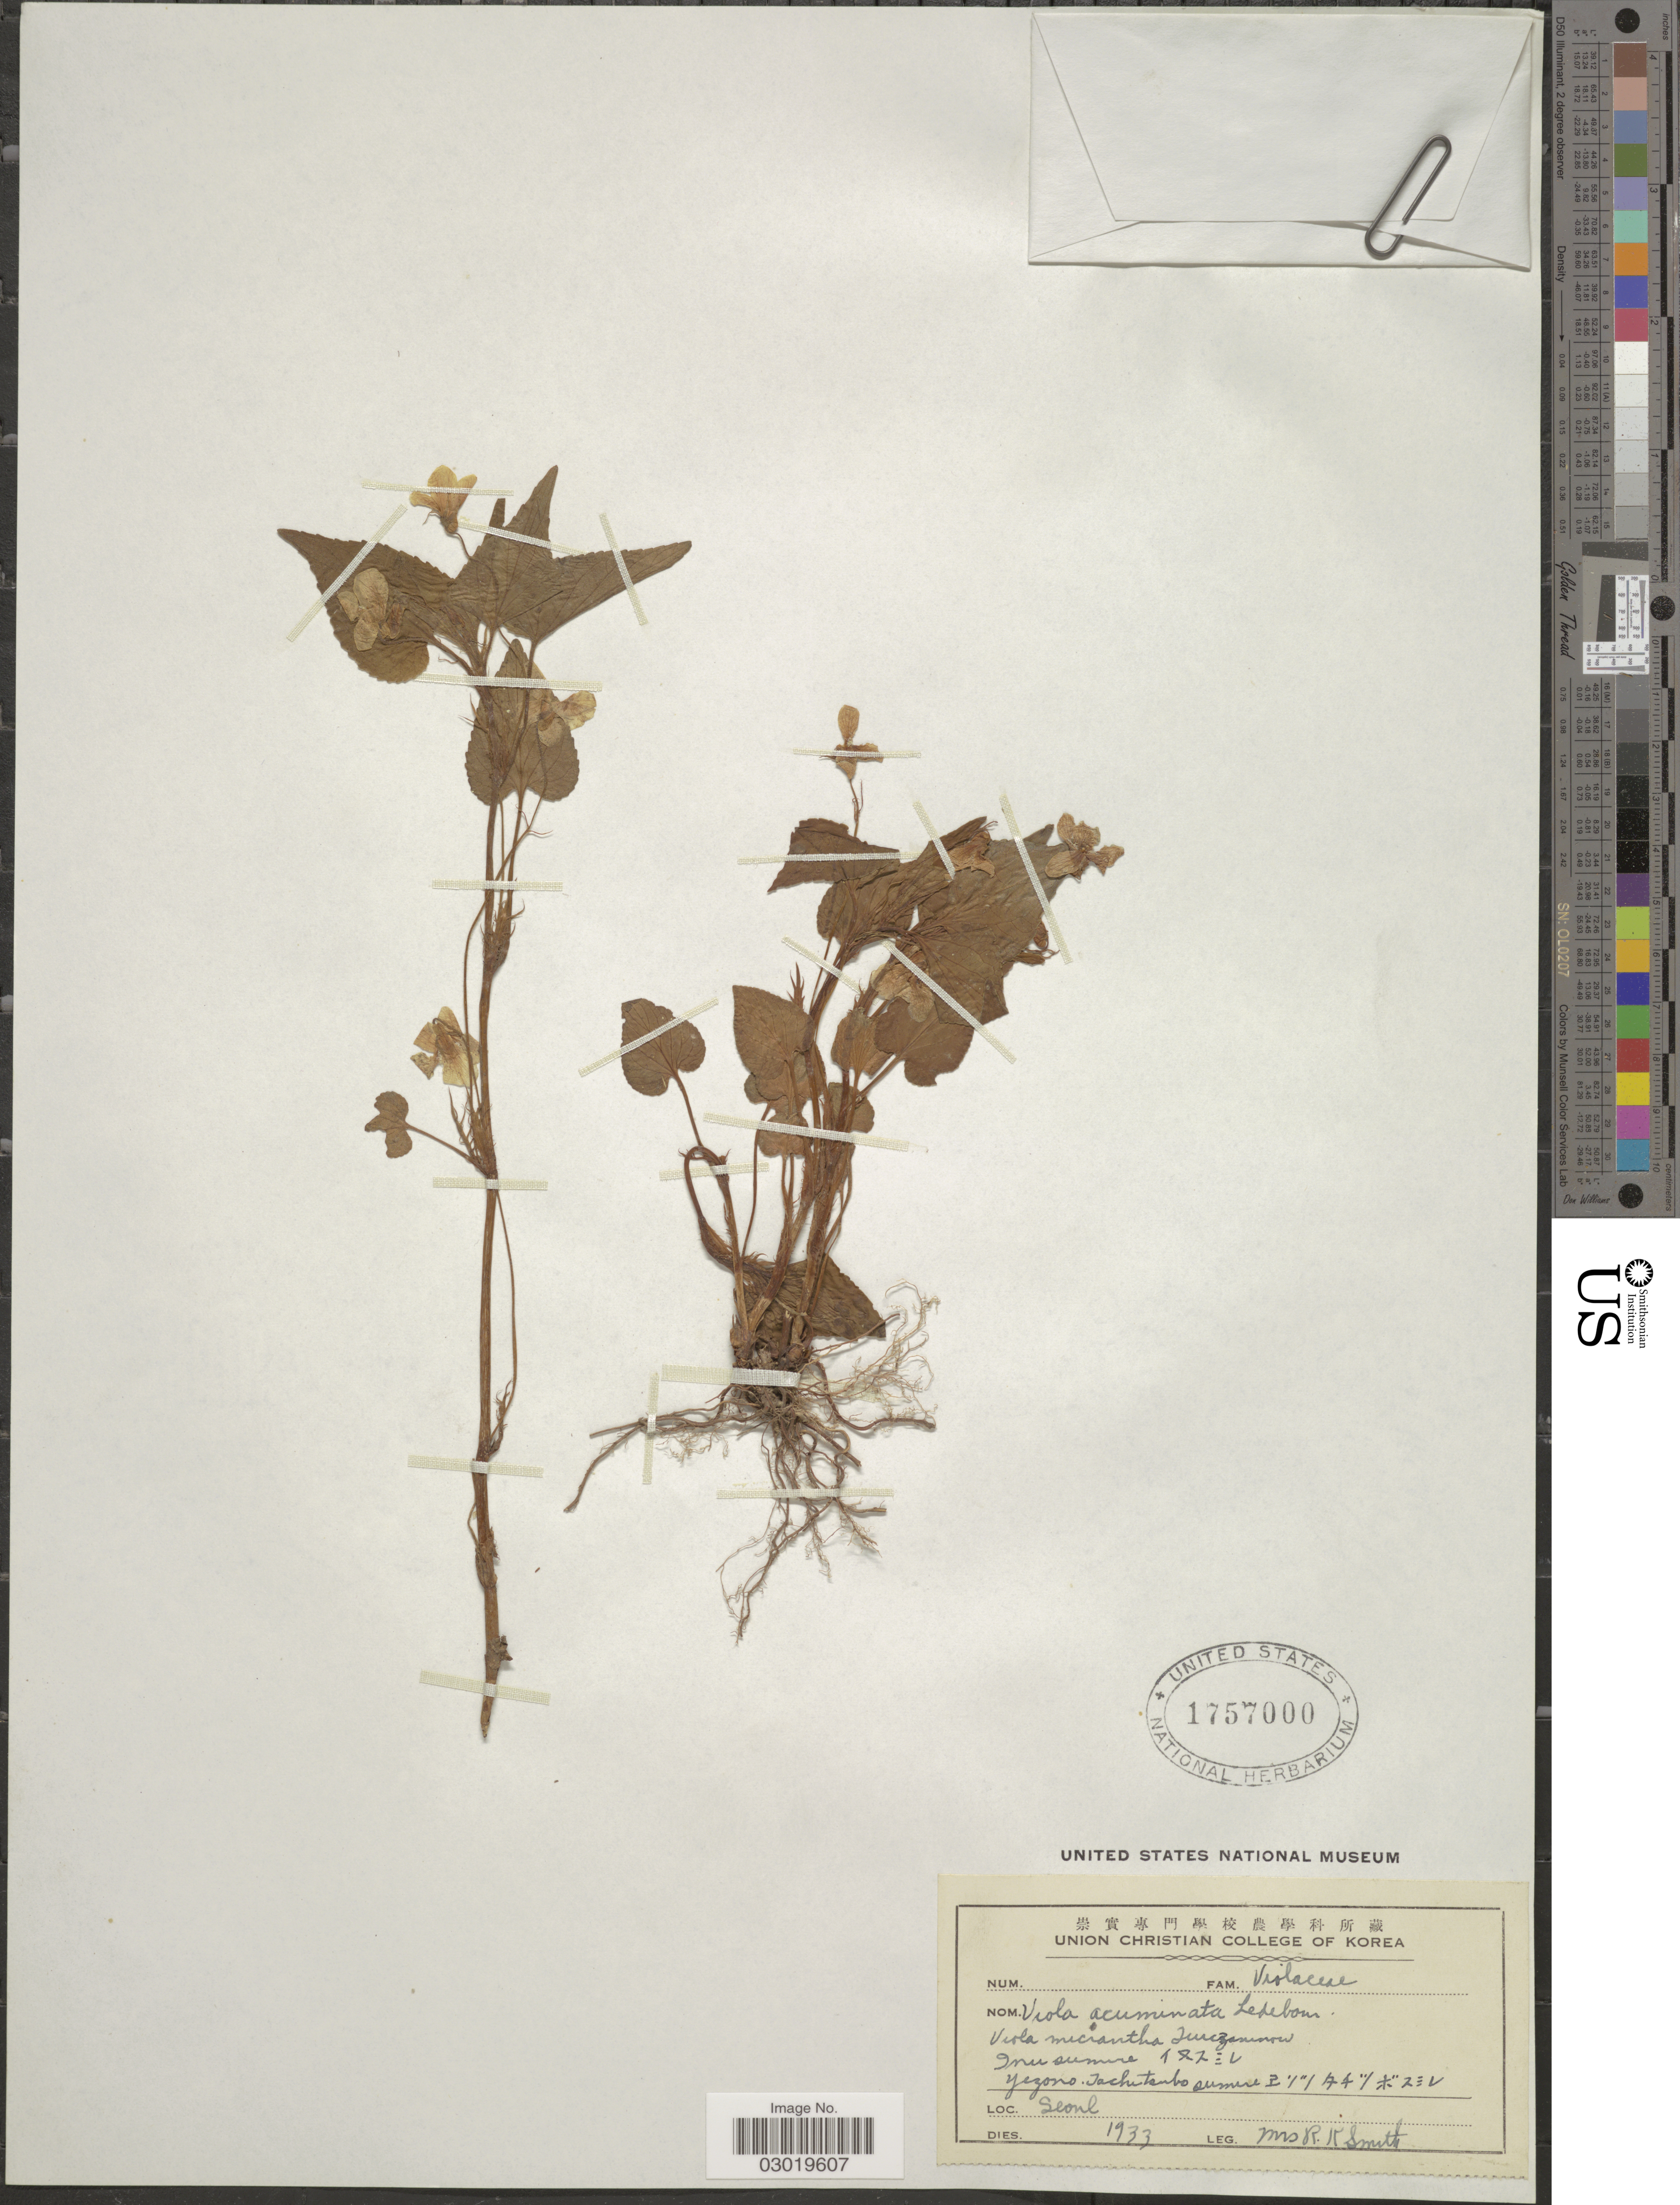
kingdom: Plantae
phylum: Tracheophyta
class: Magnoliopsida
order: Malpighiales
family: Violaceae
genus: Viola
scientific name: Viola acuminata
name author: Ledeb.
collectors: R. Smith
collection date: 1933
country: South Korea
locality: Seoul.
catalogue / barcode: US 1757000